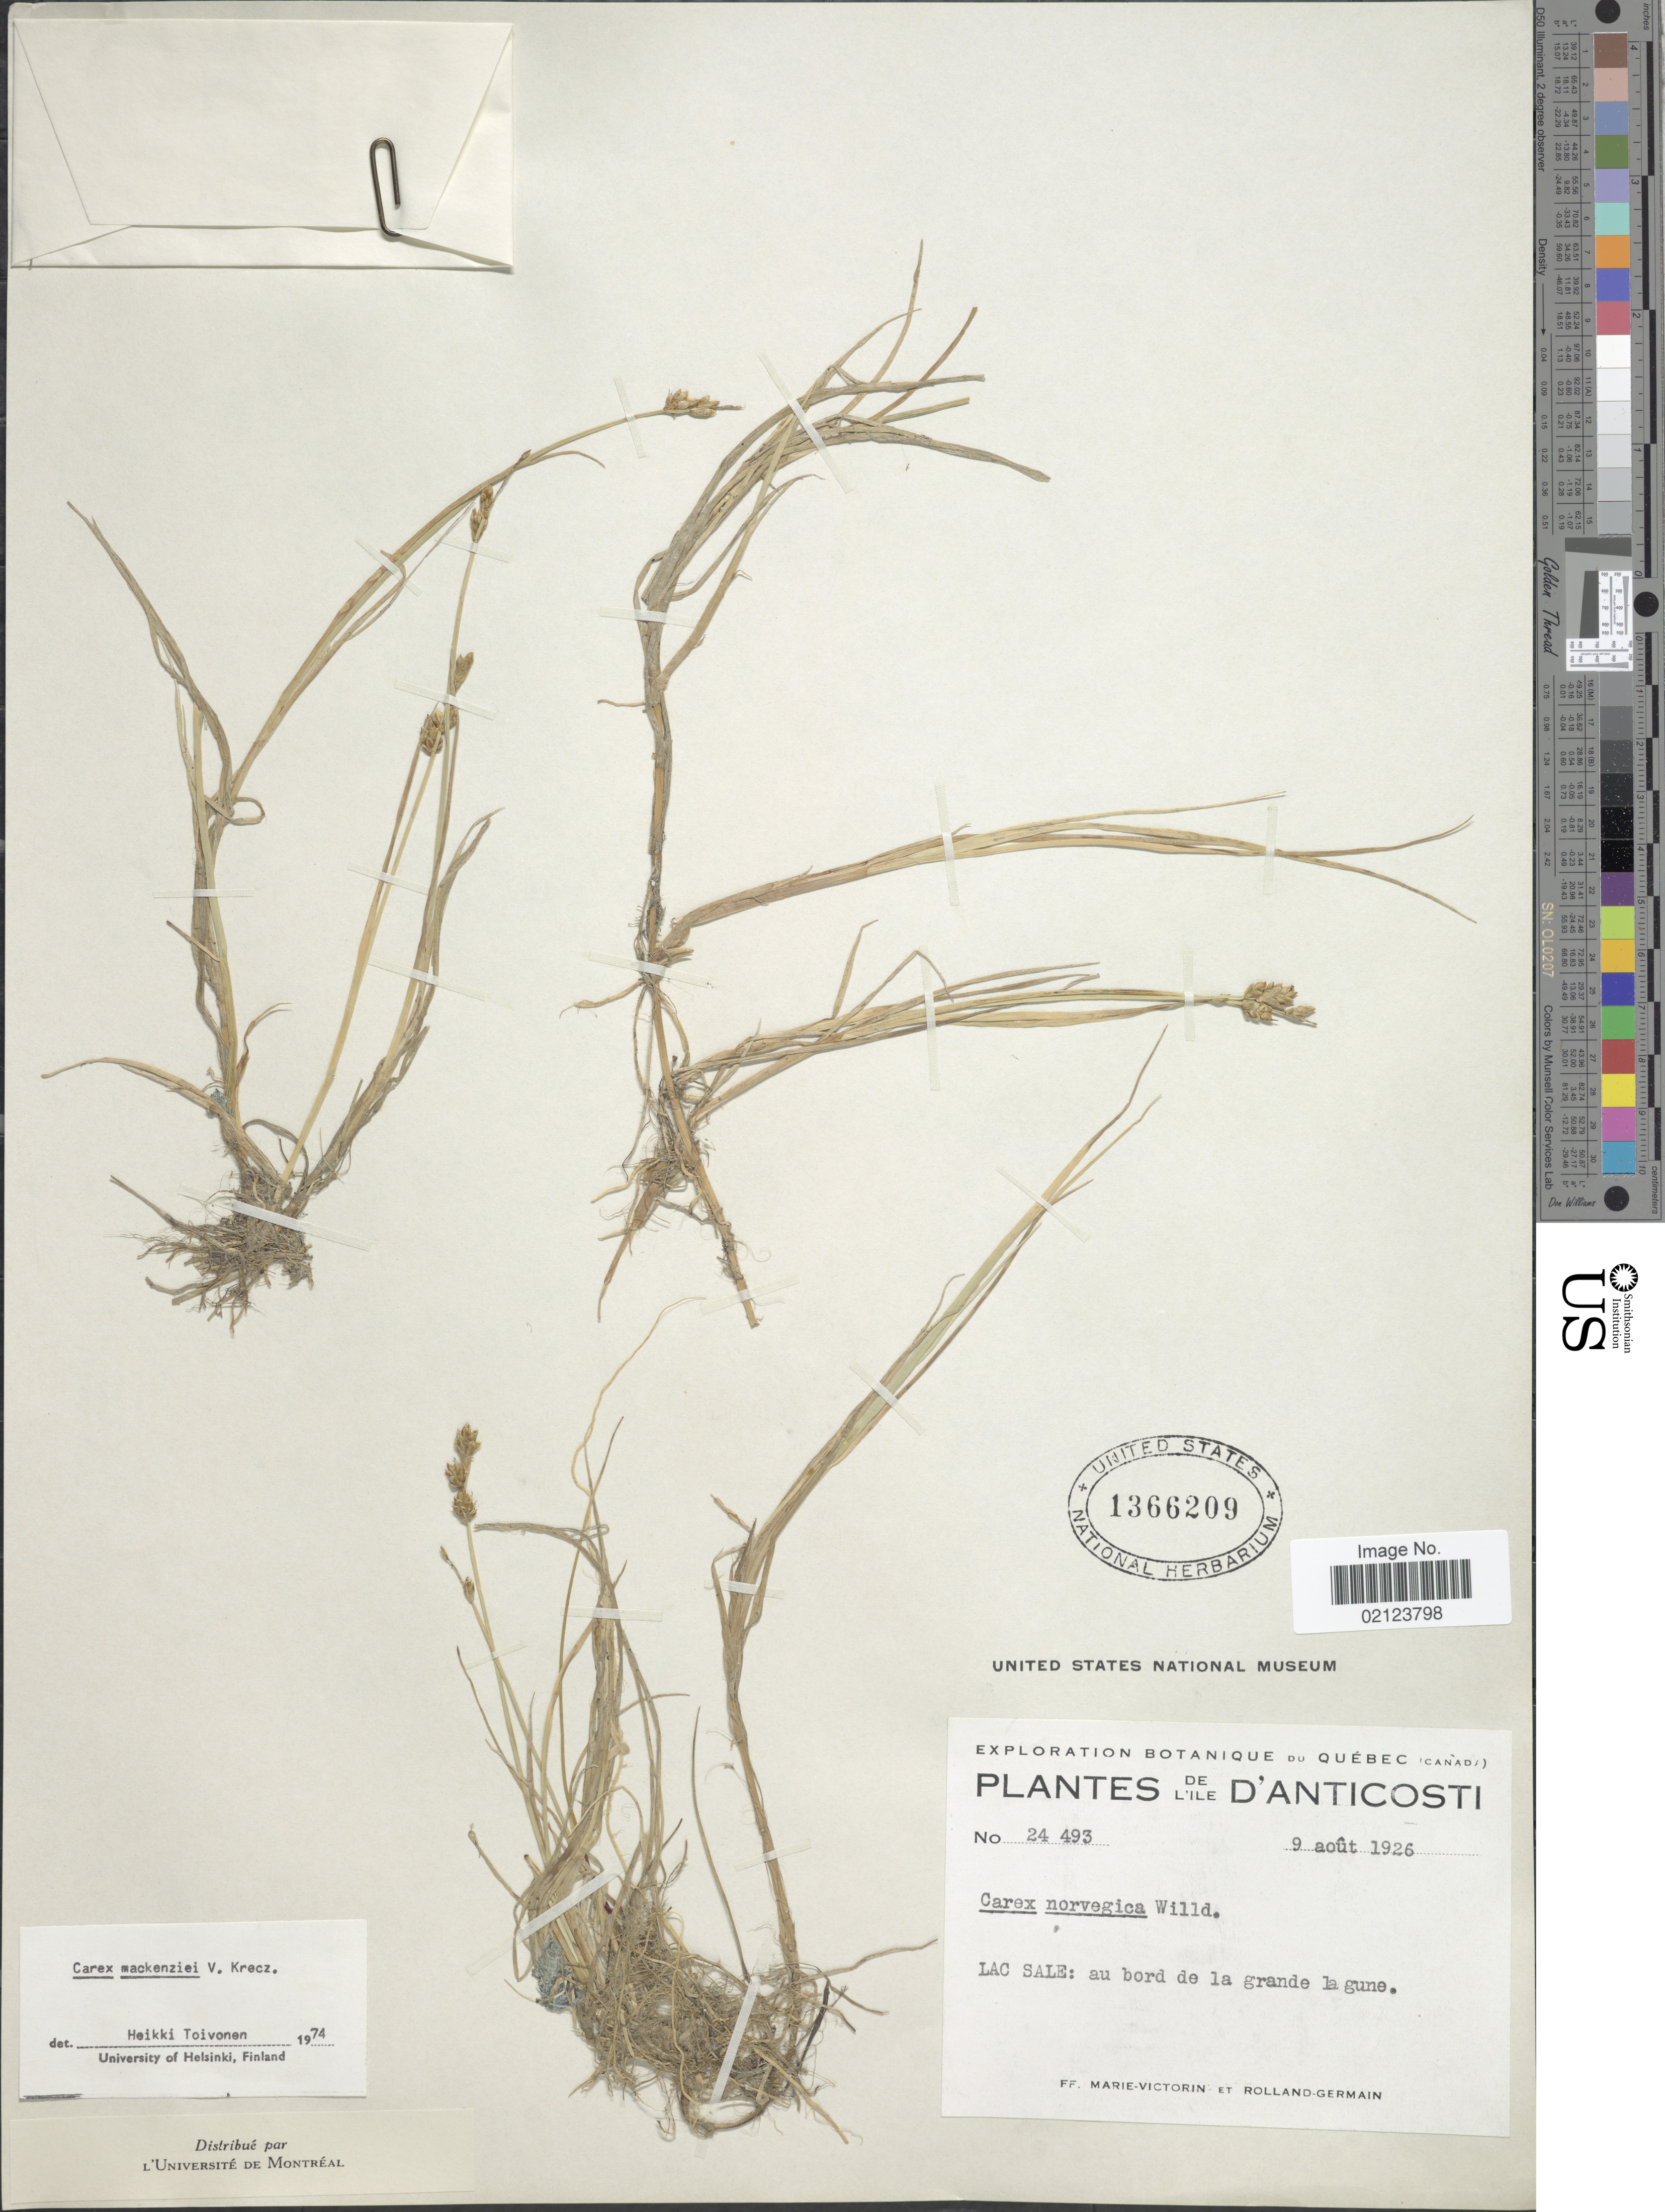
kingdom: Plantae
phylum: Tracheophyta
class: Liliopsida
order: Poales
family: Cyperaceae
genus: Carex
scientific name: Carex mackenziei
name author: V.I. Krecz.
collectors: F. Marie-Victorin & Rolland-Germain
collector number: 24493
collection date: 1926-08-09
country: Canada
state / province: Quebec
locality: De L'Ile D'Anticosti. Lac Sale: au bord de la grande la gune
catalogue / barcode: US 1366209